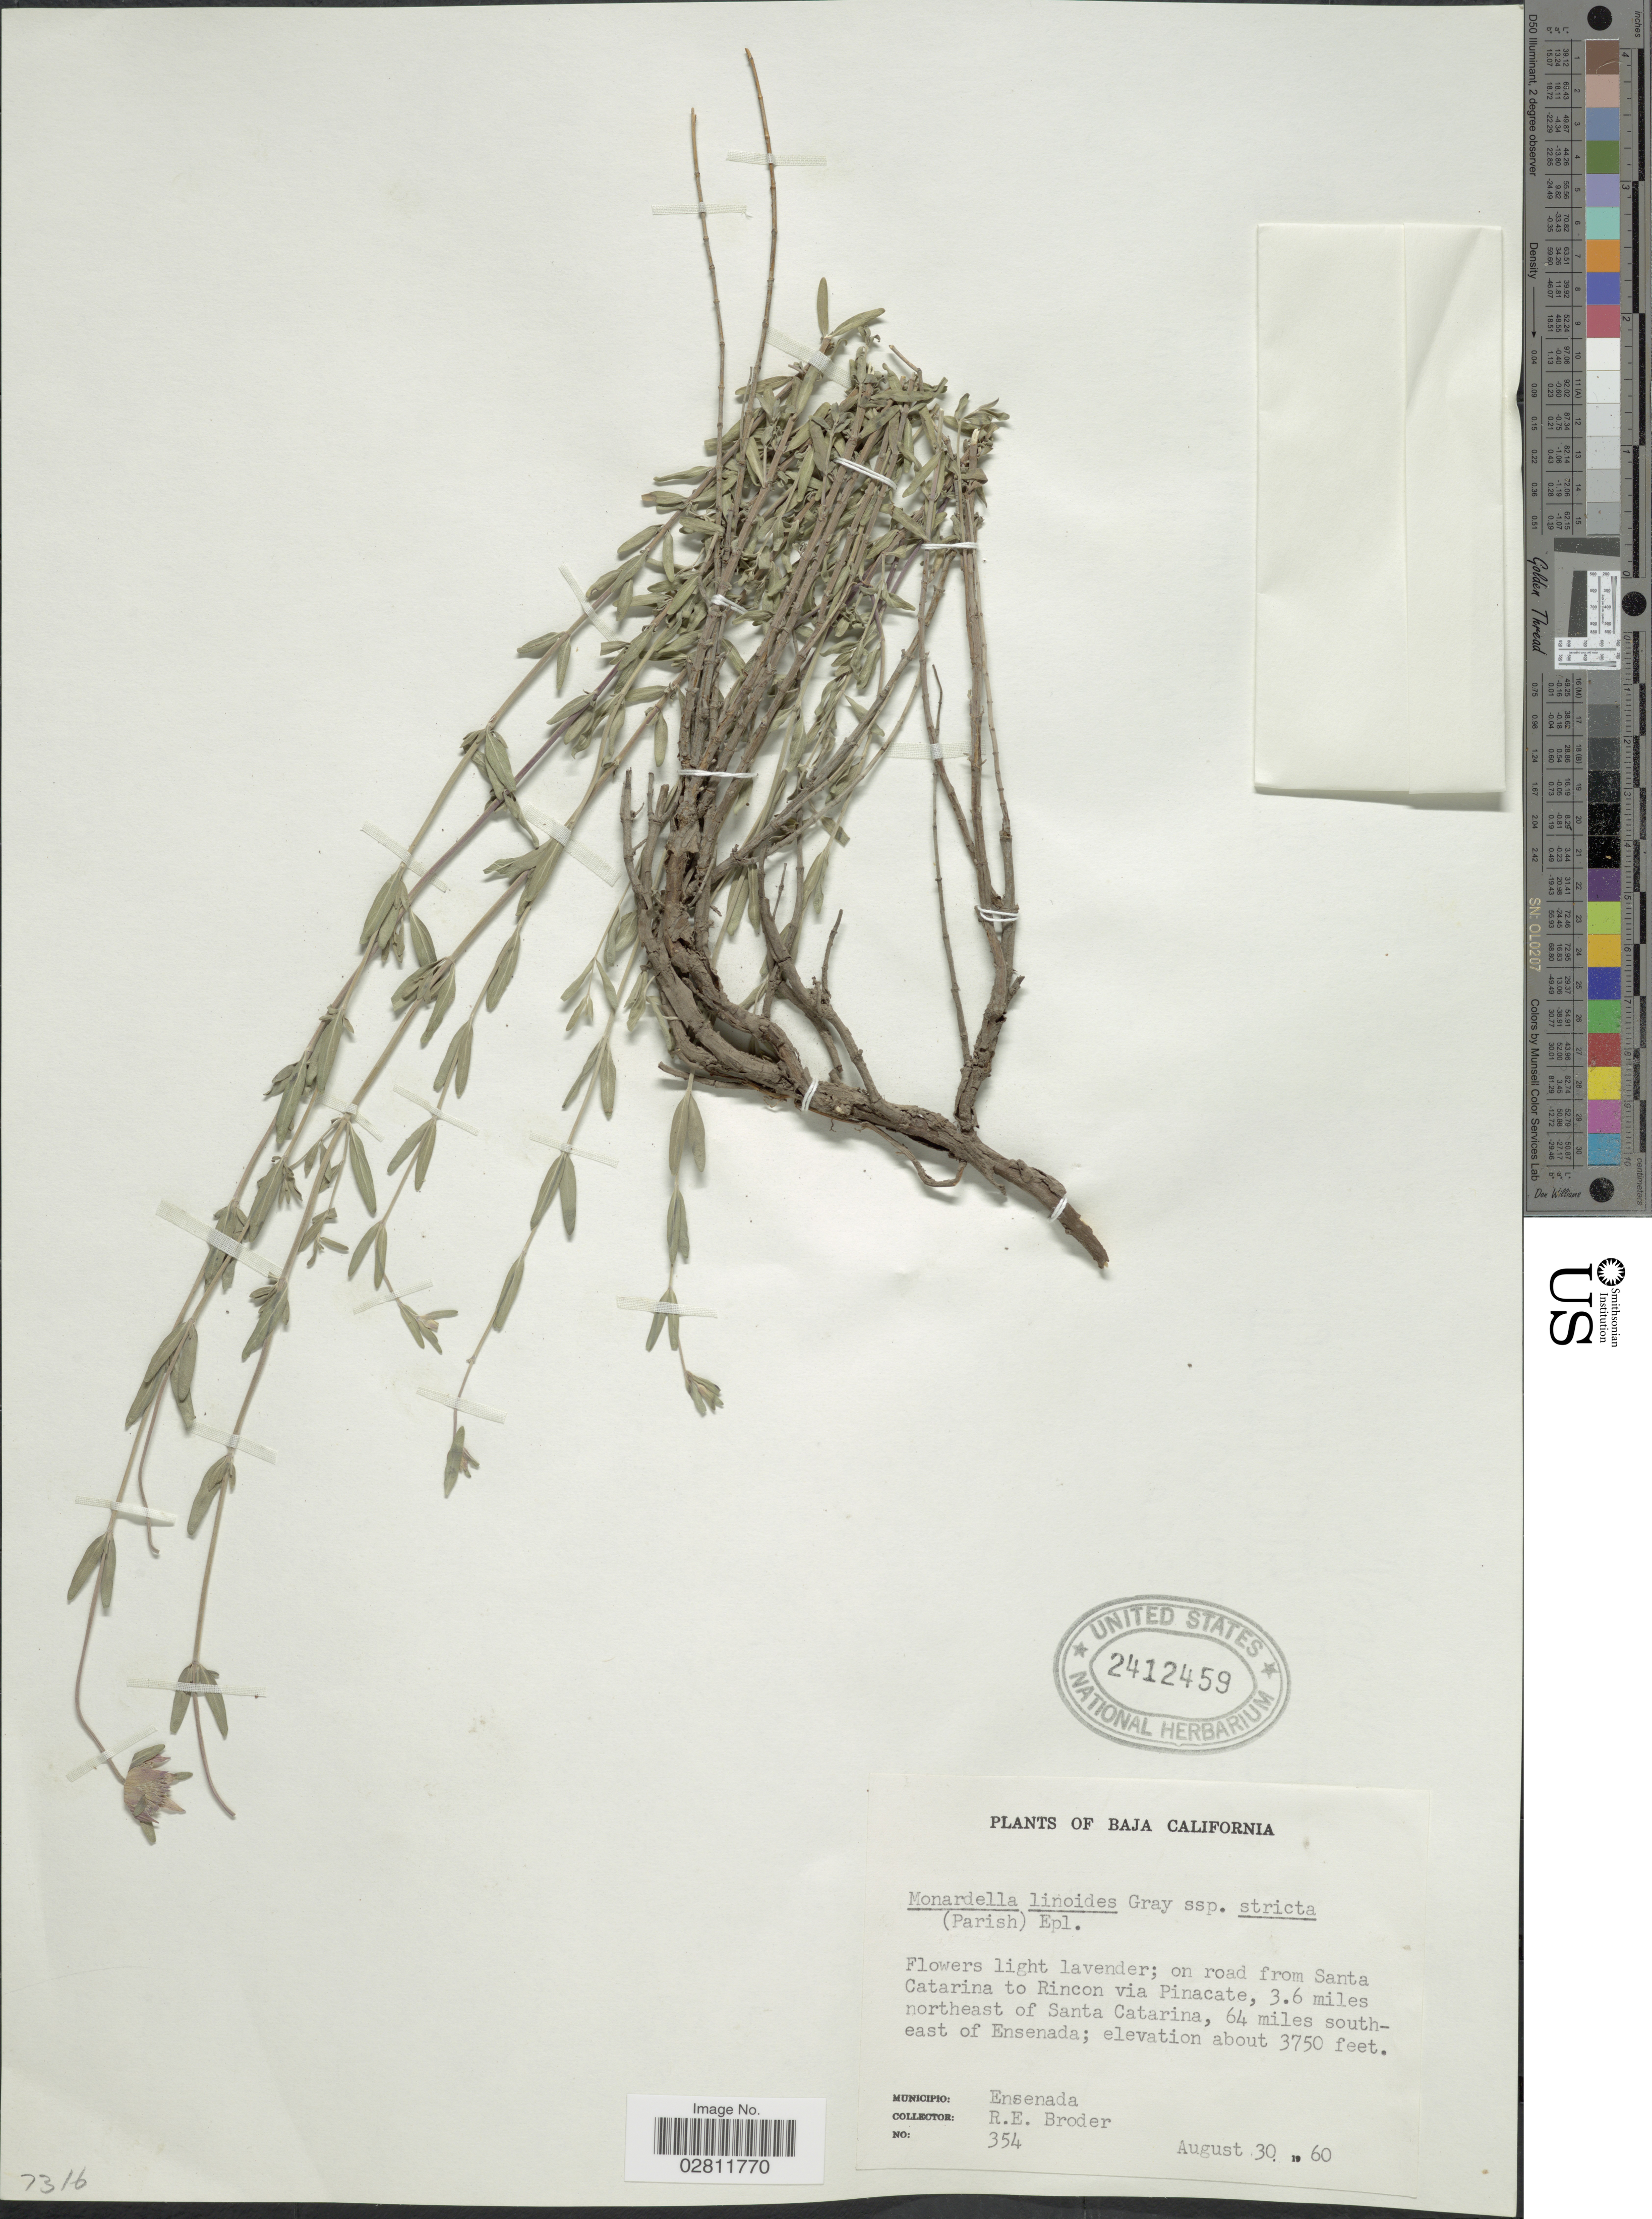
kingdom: Plantae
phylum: Tracheophyta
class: Magnoliopsida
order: Lamiales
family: Lamiaceae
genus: Monardella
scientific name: Monardella linoides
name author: A. Gray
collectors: R. Broder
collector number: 354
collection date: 1960-08-30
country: Mexico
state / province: Baja California Norte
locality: On road from Santa Catarina to Rincon via Pinacate, 3.6 miles northeast of Santa Catarina, 64 miles southeast of Ensenada. Municipio: Ensenada.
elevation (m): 1143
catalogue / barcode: US 2412459